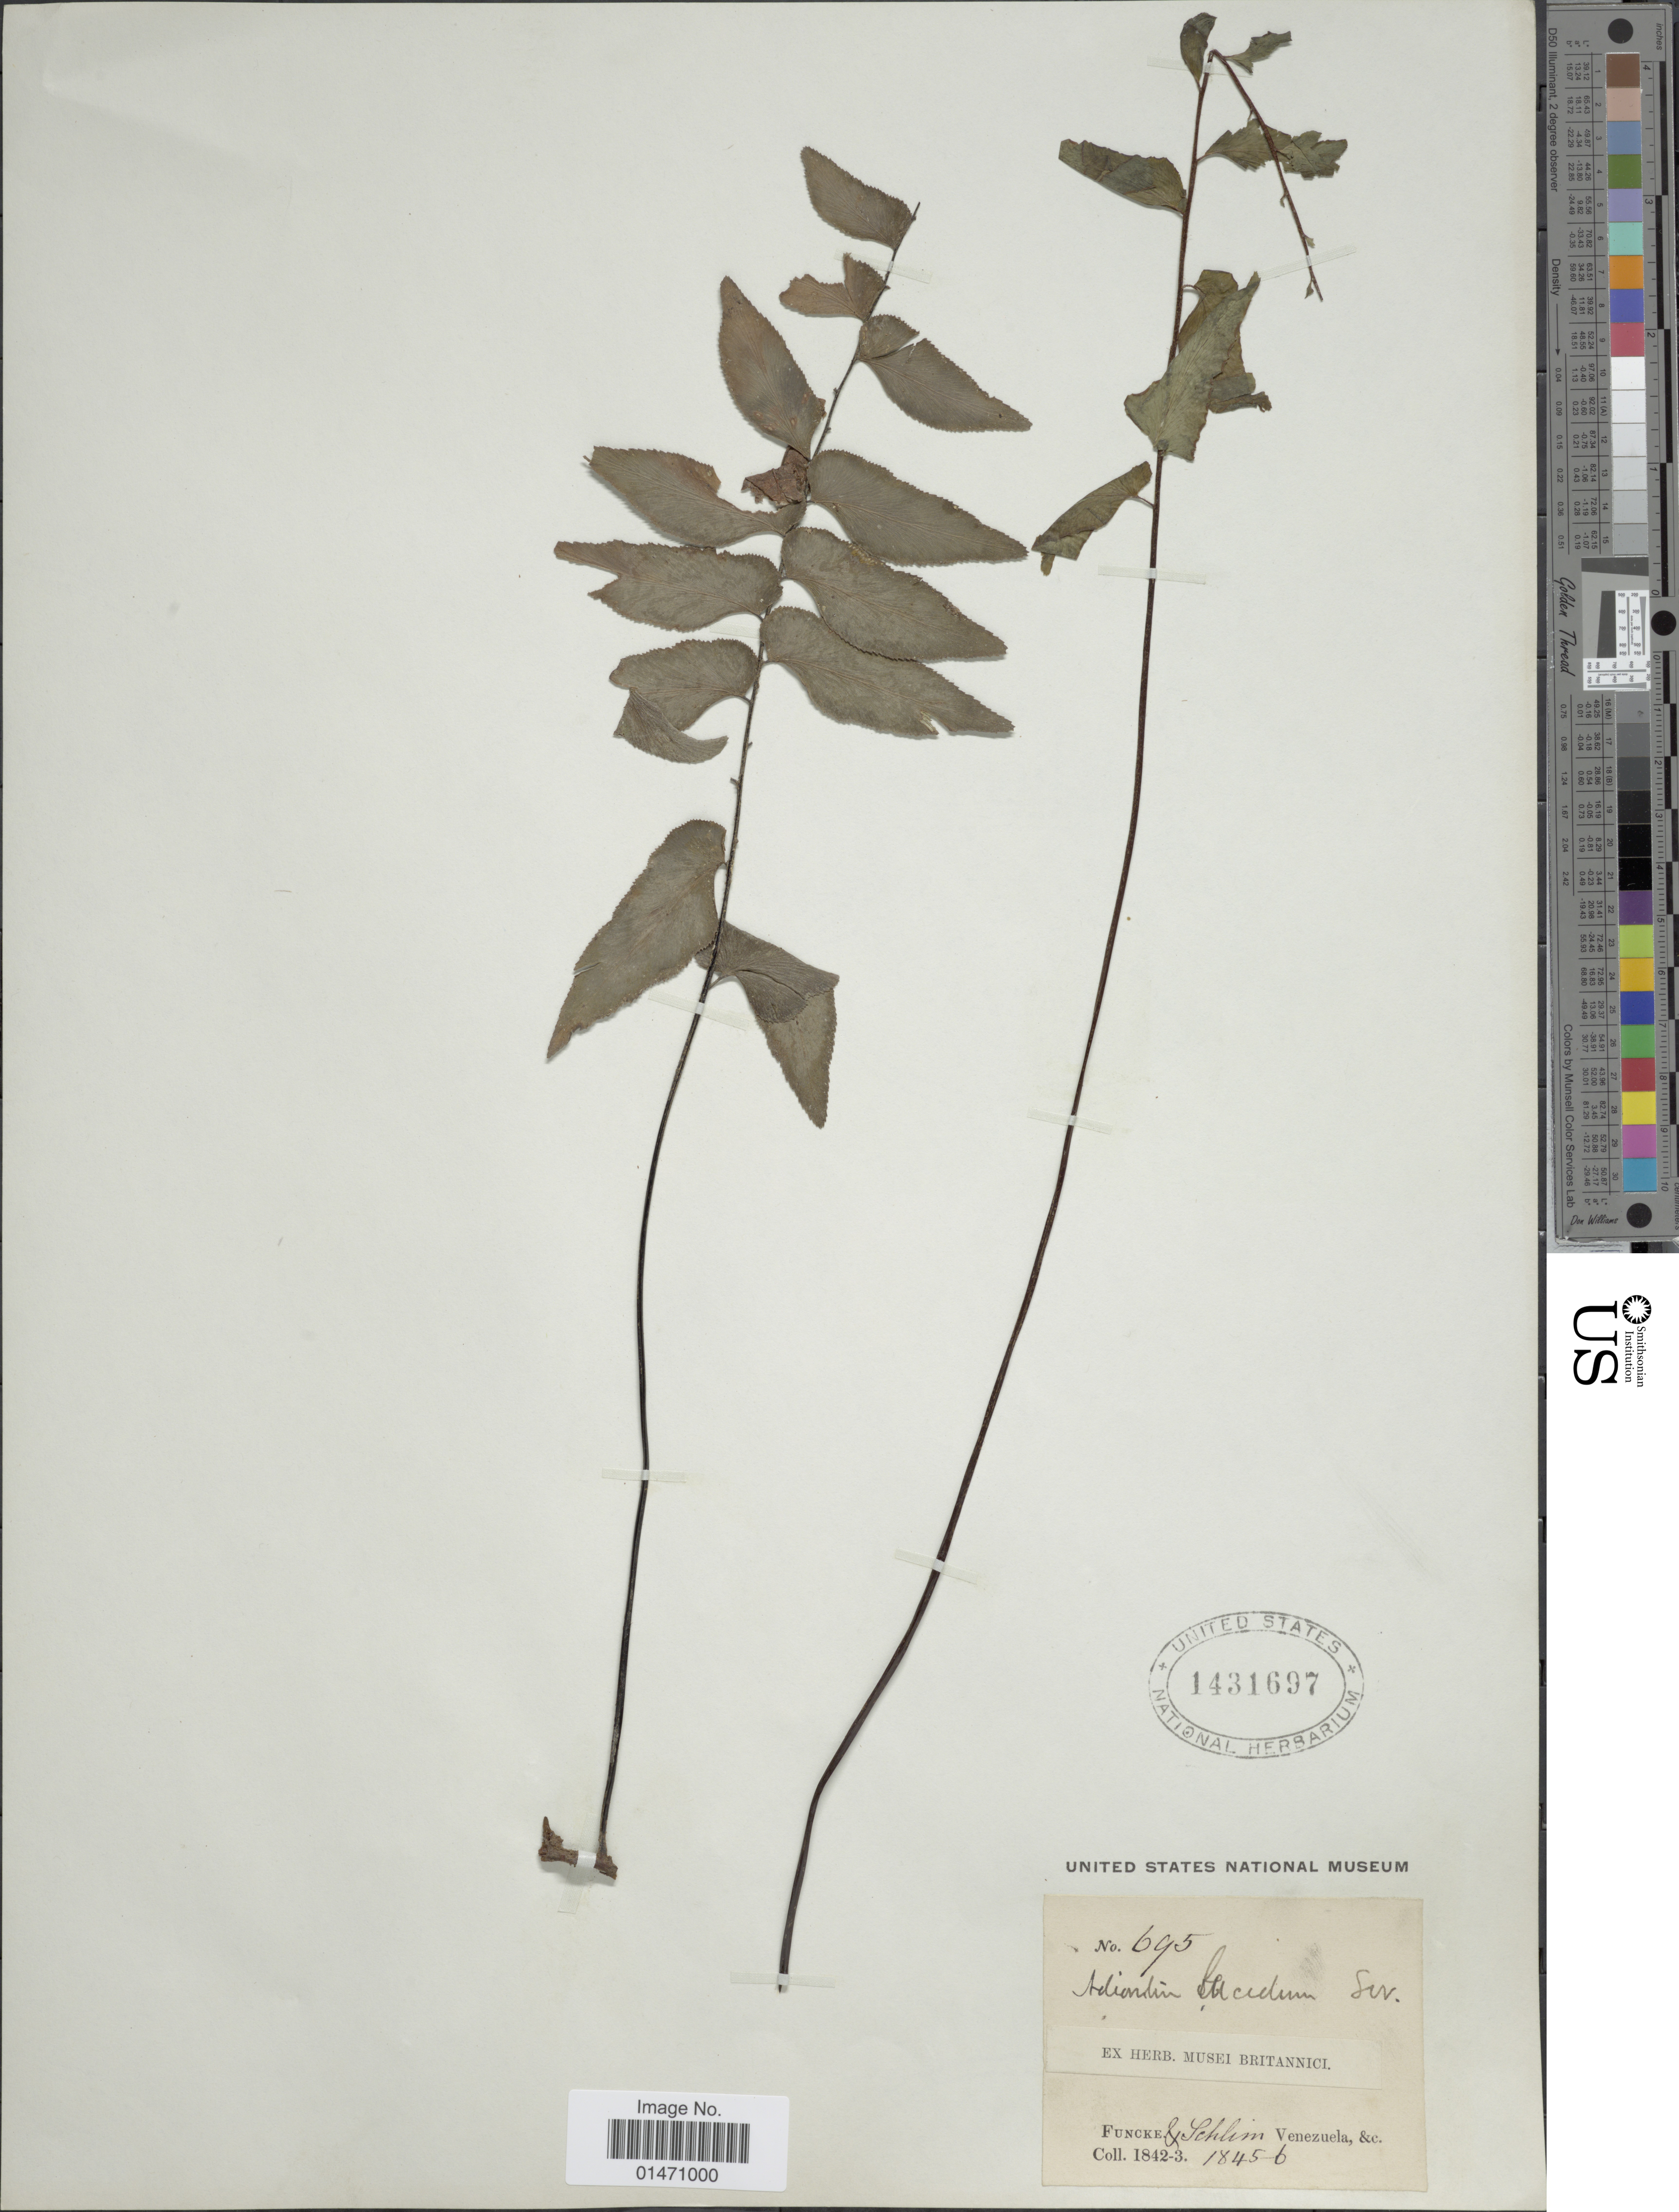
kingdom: Plantae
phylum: Tracheophyta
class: Polypodiopsida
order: Polypodiales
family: Pteridaceae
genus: Adiantum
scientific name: Adiantum petiolatum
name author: Desv.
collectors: Funcke & L. Schlim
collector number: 695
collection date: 1845/1846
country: Venezuela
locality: Venezuela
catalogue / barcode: US 1431697